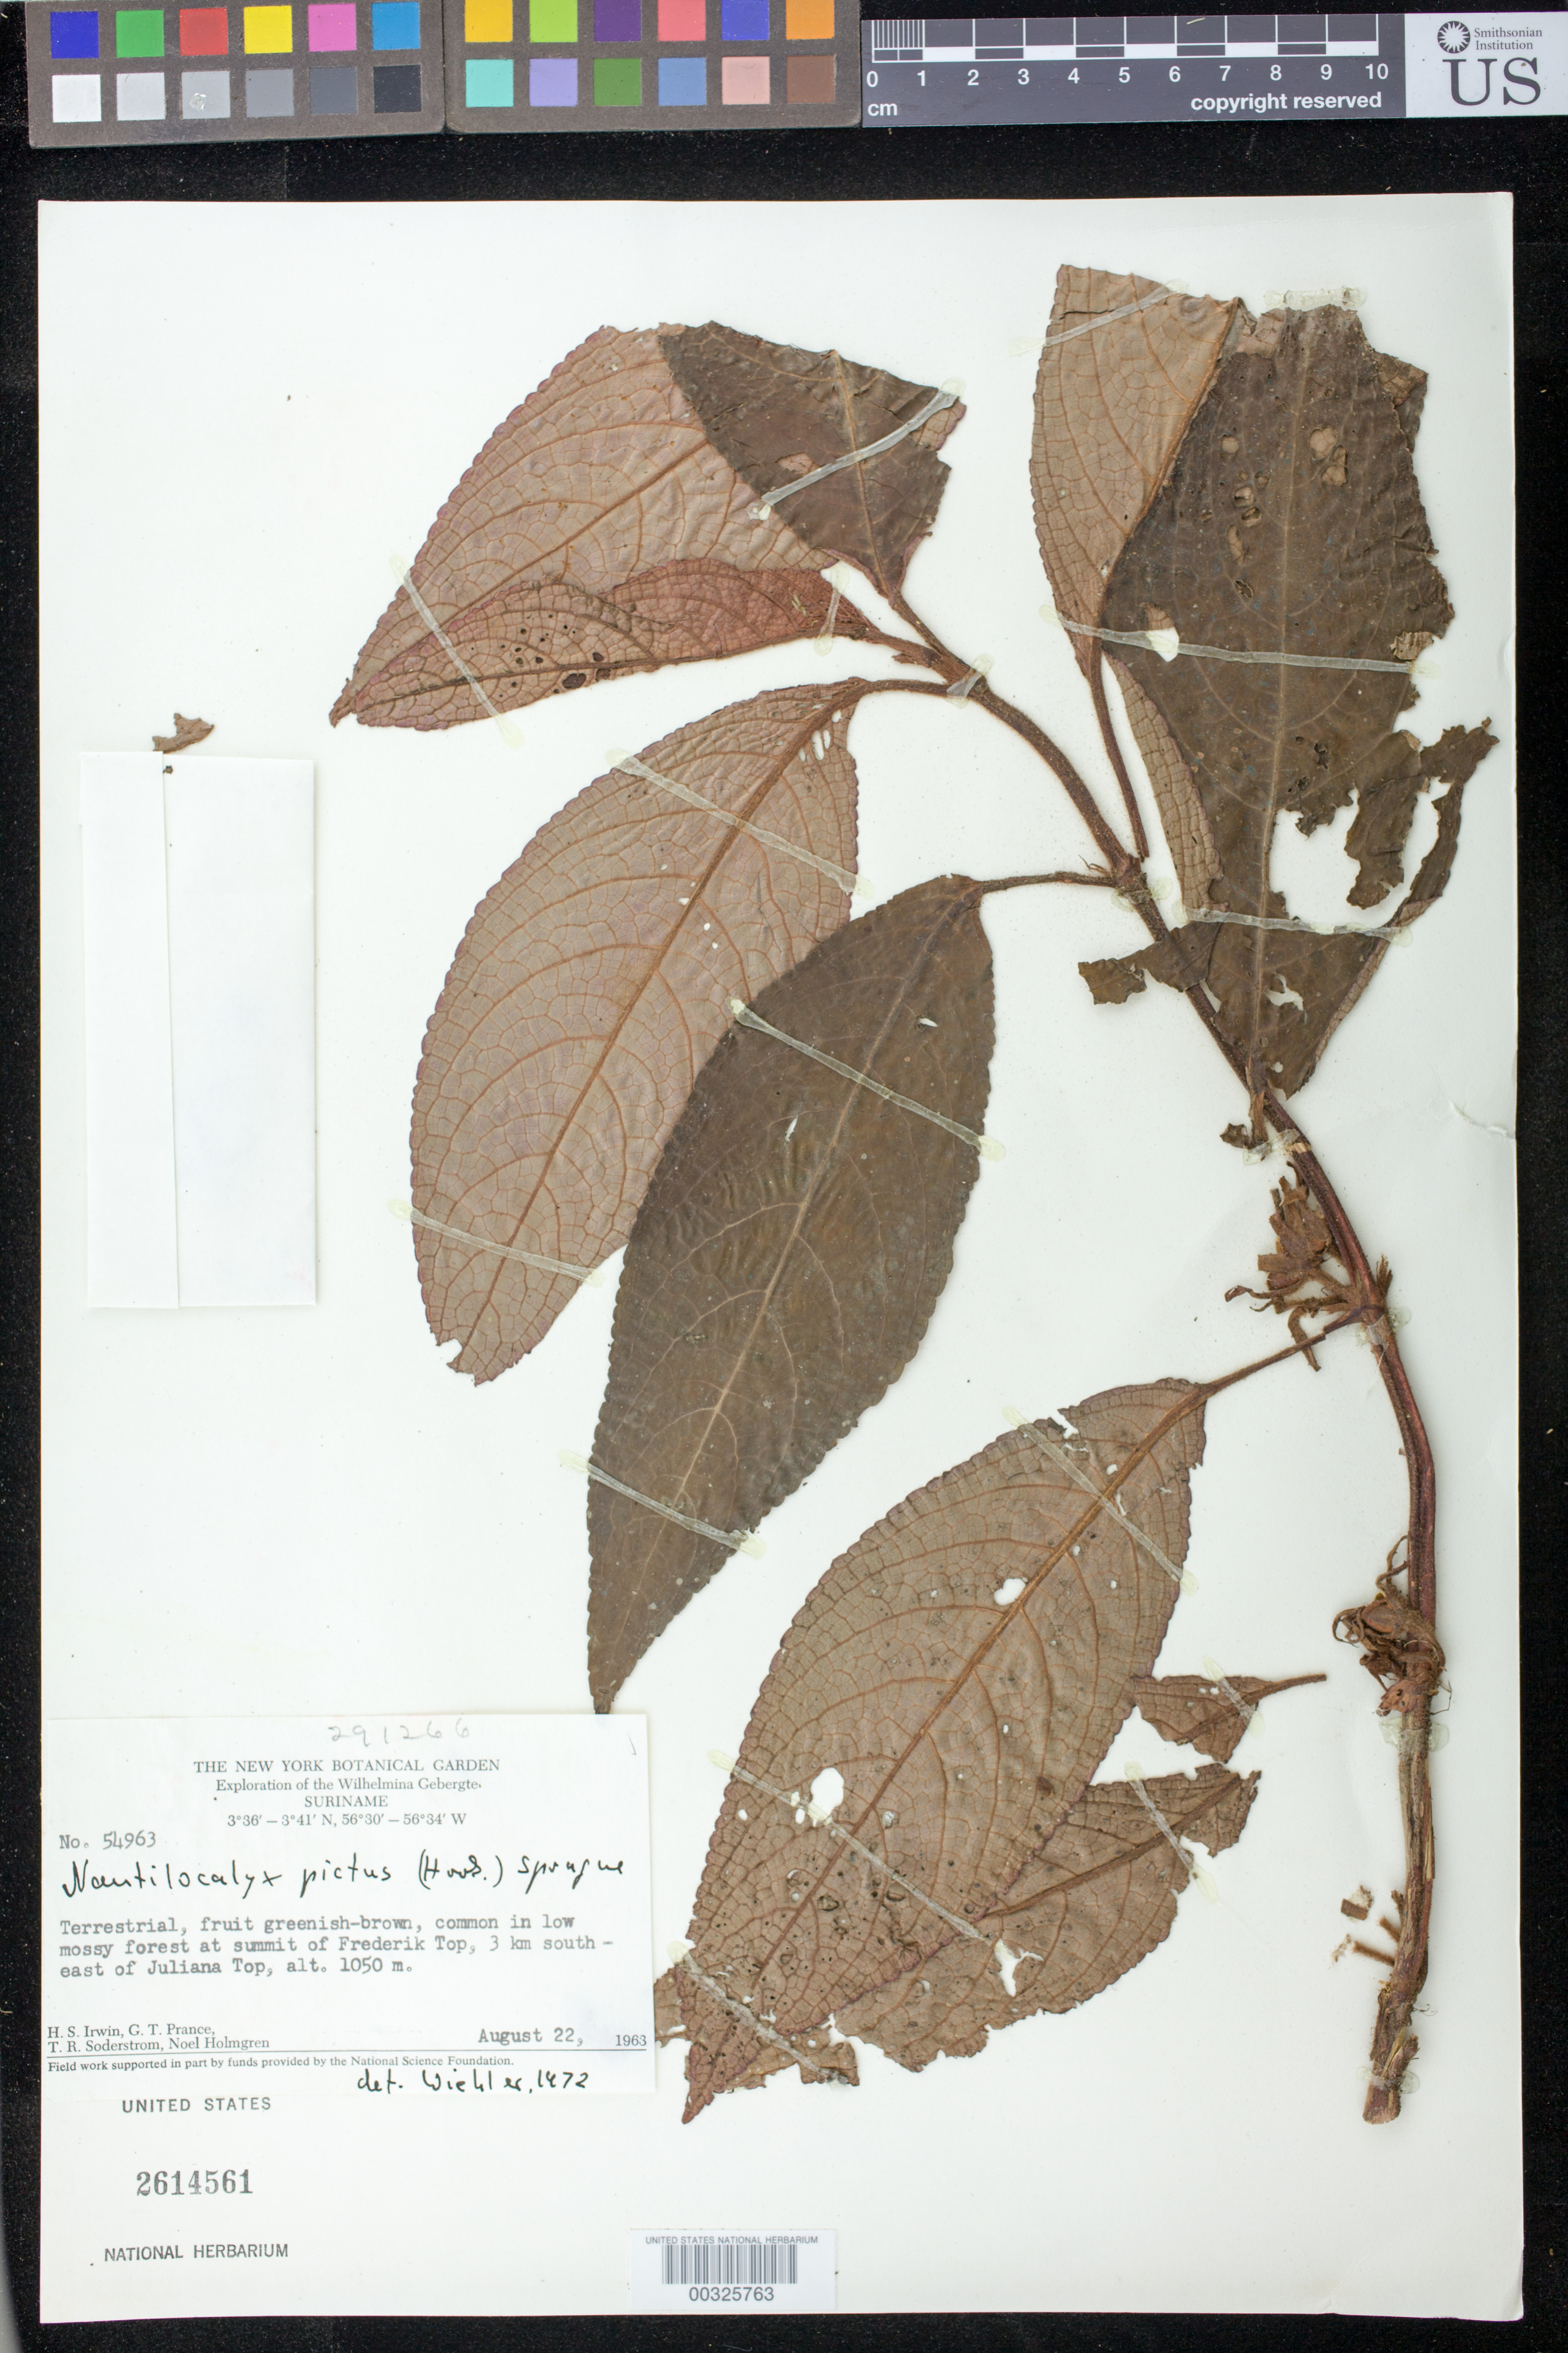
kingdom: Plantae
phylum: Tracheophyta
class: Magnoliopsida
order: Lamiales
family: Gesneriaceae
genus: Nautilocalyx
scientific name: Nautilocalyx pictus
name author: (Hook.) Sprague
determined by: Skog, Laurence E.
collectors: H. Irwin, G. T. Prance, T. R. Soderstrom & N. H. Holmgren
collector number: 54963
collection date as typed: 22 Aug 1963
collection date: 1963-08-22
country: Suriname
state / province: Sipaliwini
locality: Frederick Top, 3 km SE of Juliana Top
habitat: In low mossy forest at summit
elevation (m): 1050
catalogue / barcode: US 2614561